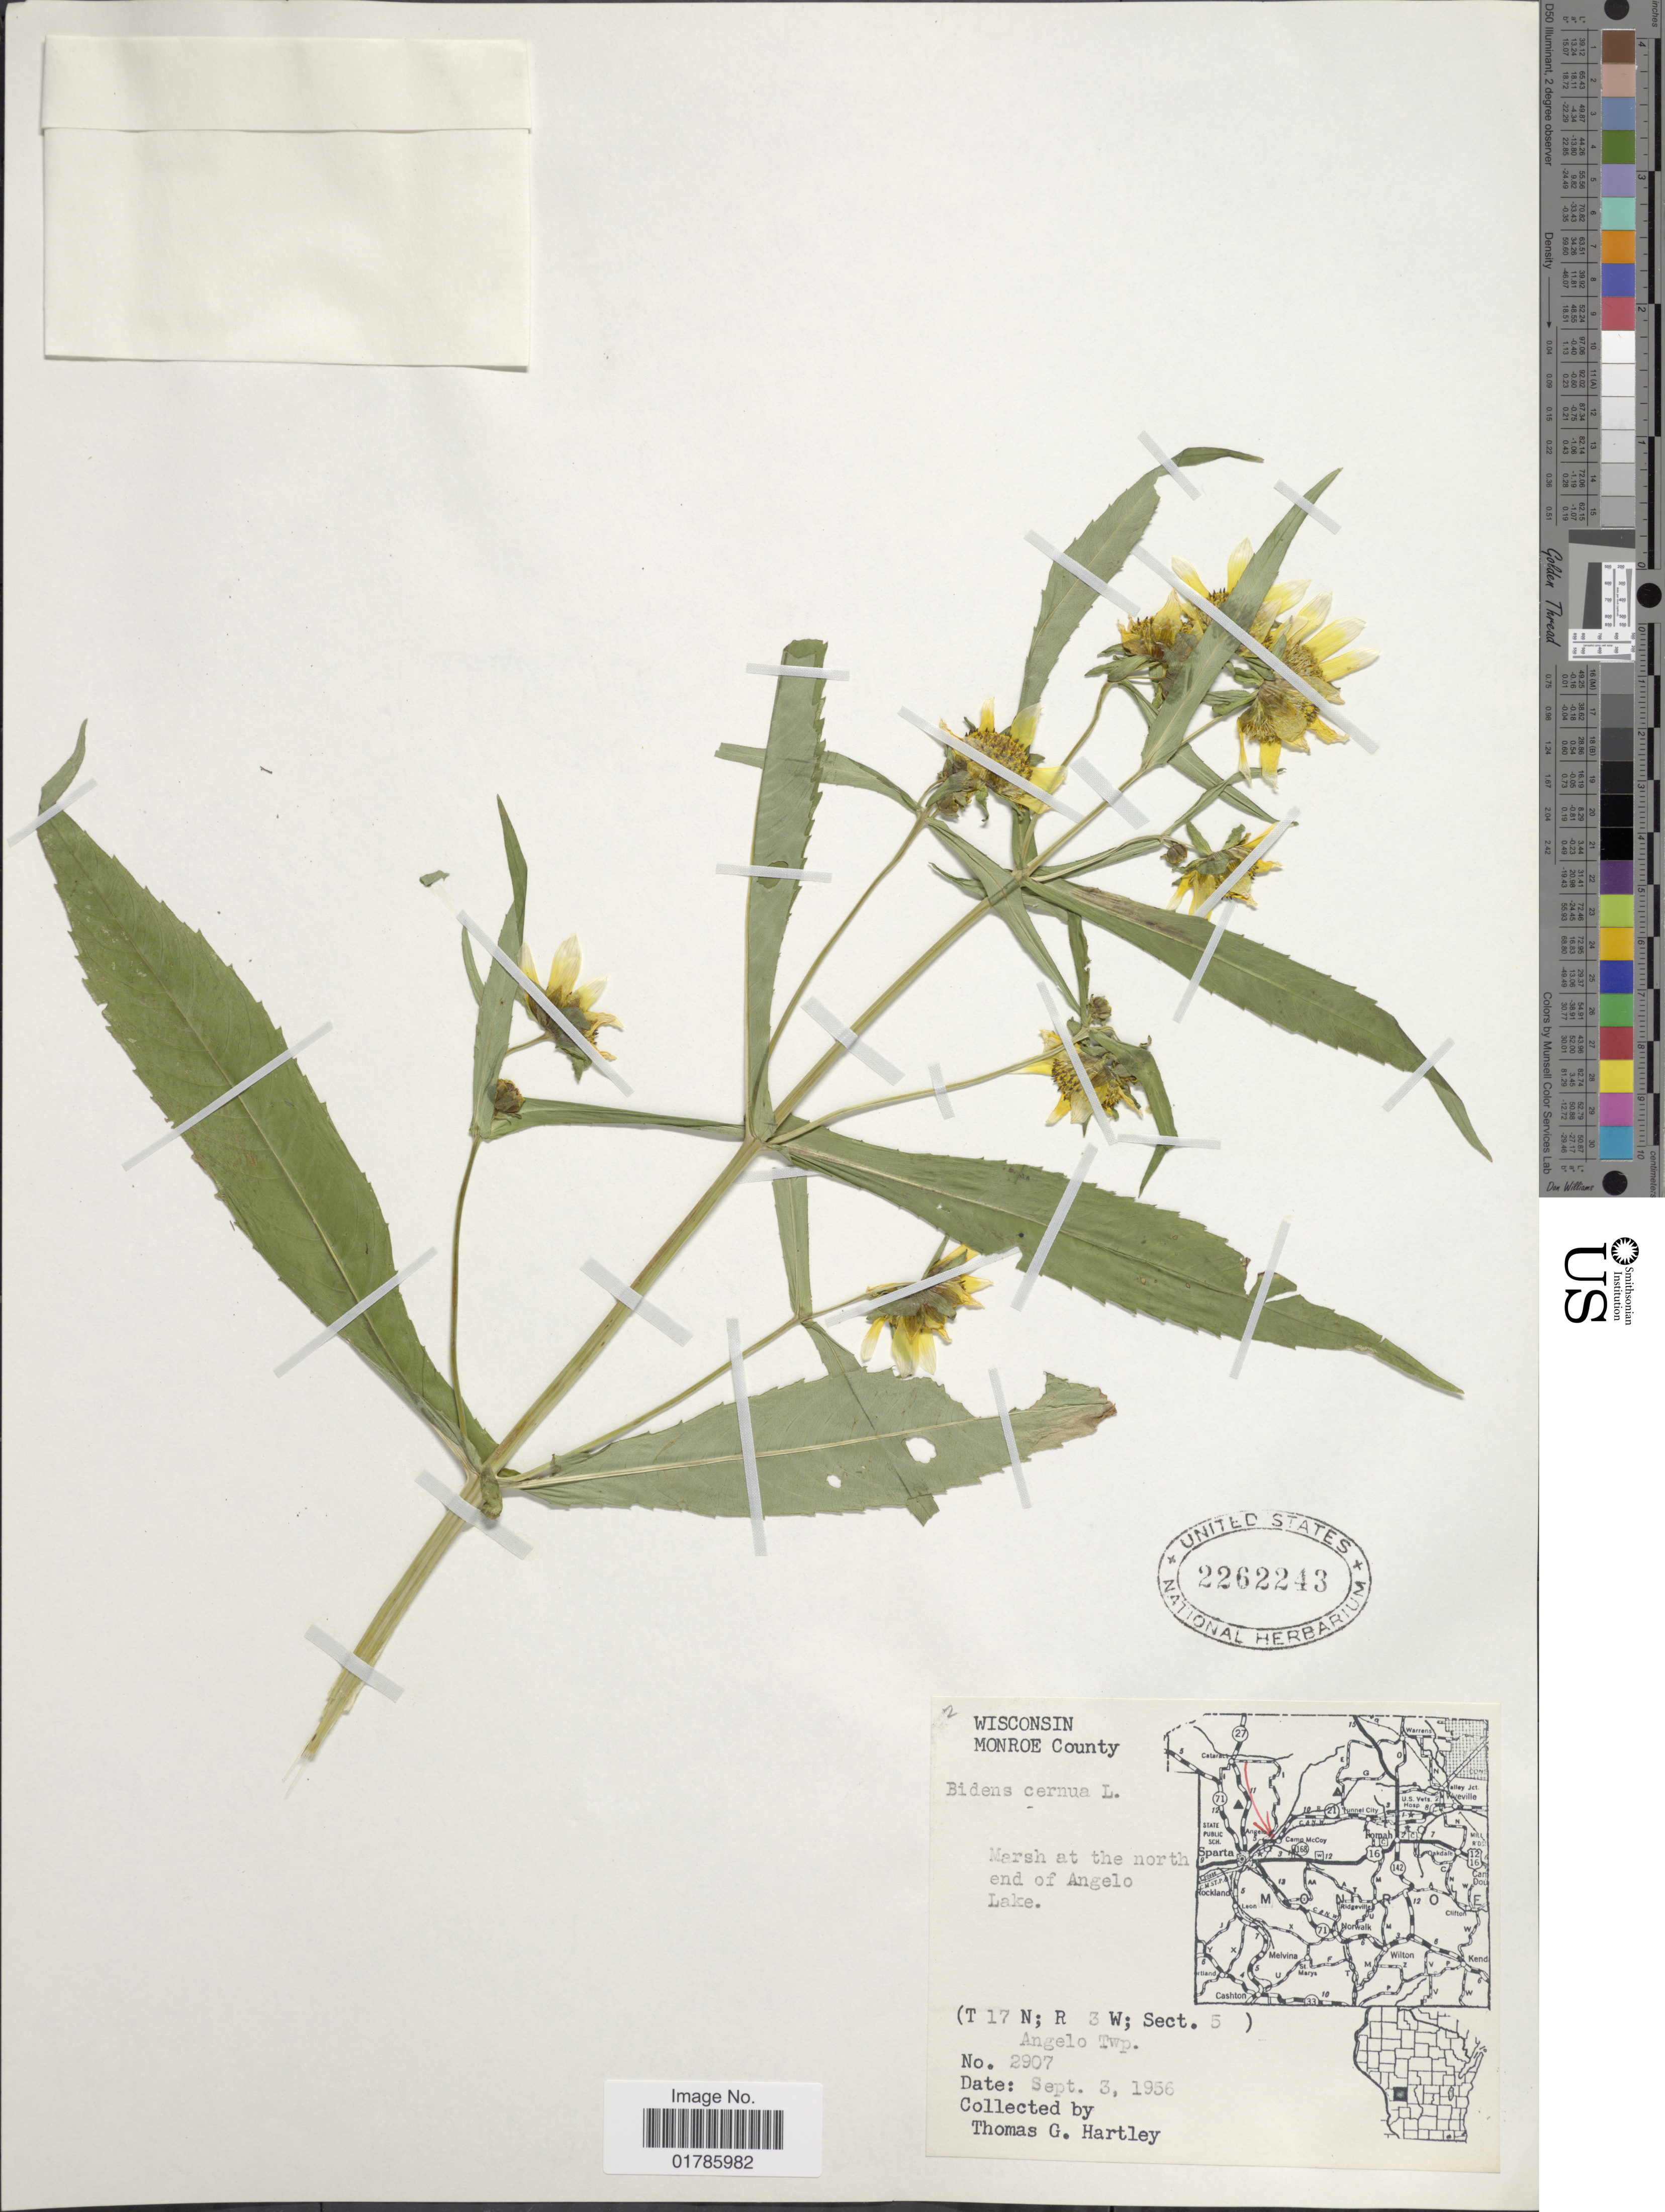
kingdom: Plantae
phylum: Tracheophyta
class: Magnoliopsida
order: Asterales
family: Asteraceae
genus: Bidens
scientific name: Bidens cernua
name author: L.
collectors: T. G. Hartley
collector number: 2907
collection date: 1956-09-03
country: United States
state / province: Wisconsin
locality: Monroe County, Marsh at the north end of Angelo Lake, (T17 N; R 3W; Sect. 5), Angelo Twp.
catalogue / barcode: US 2262243